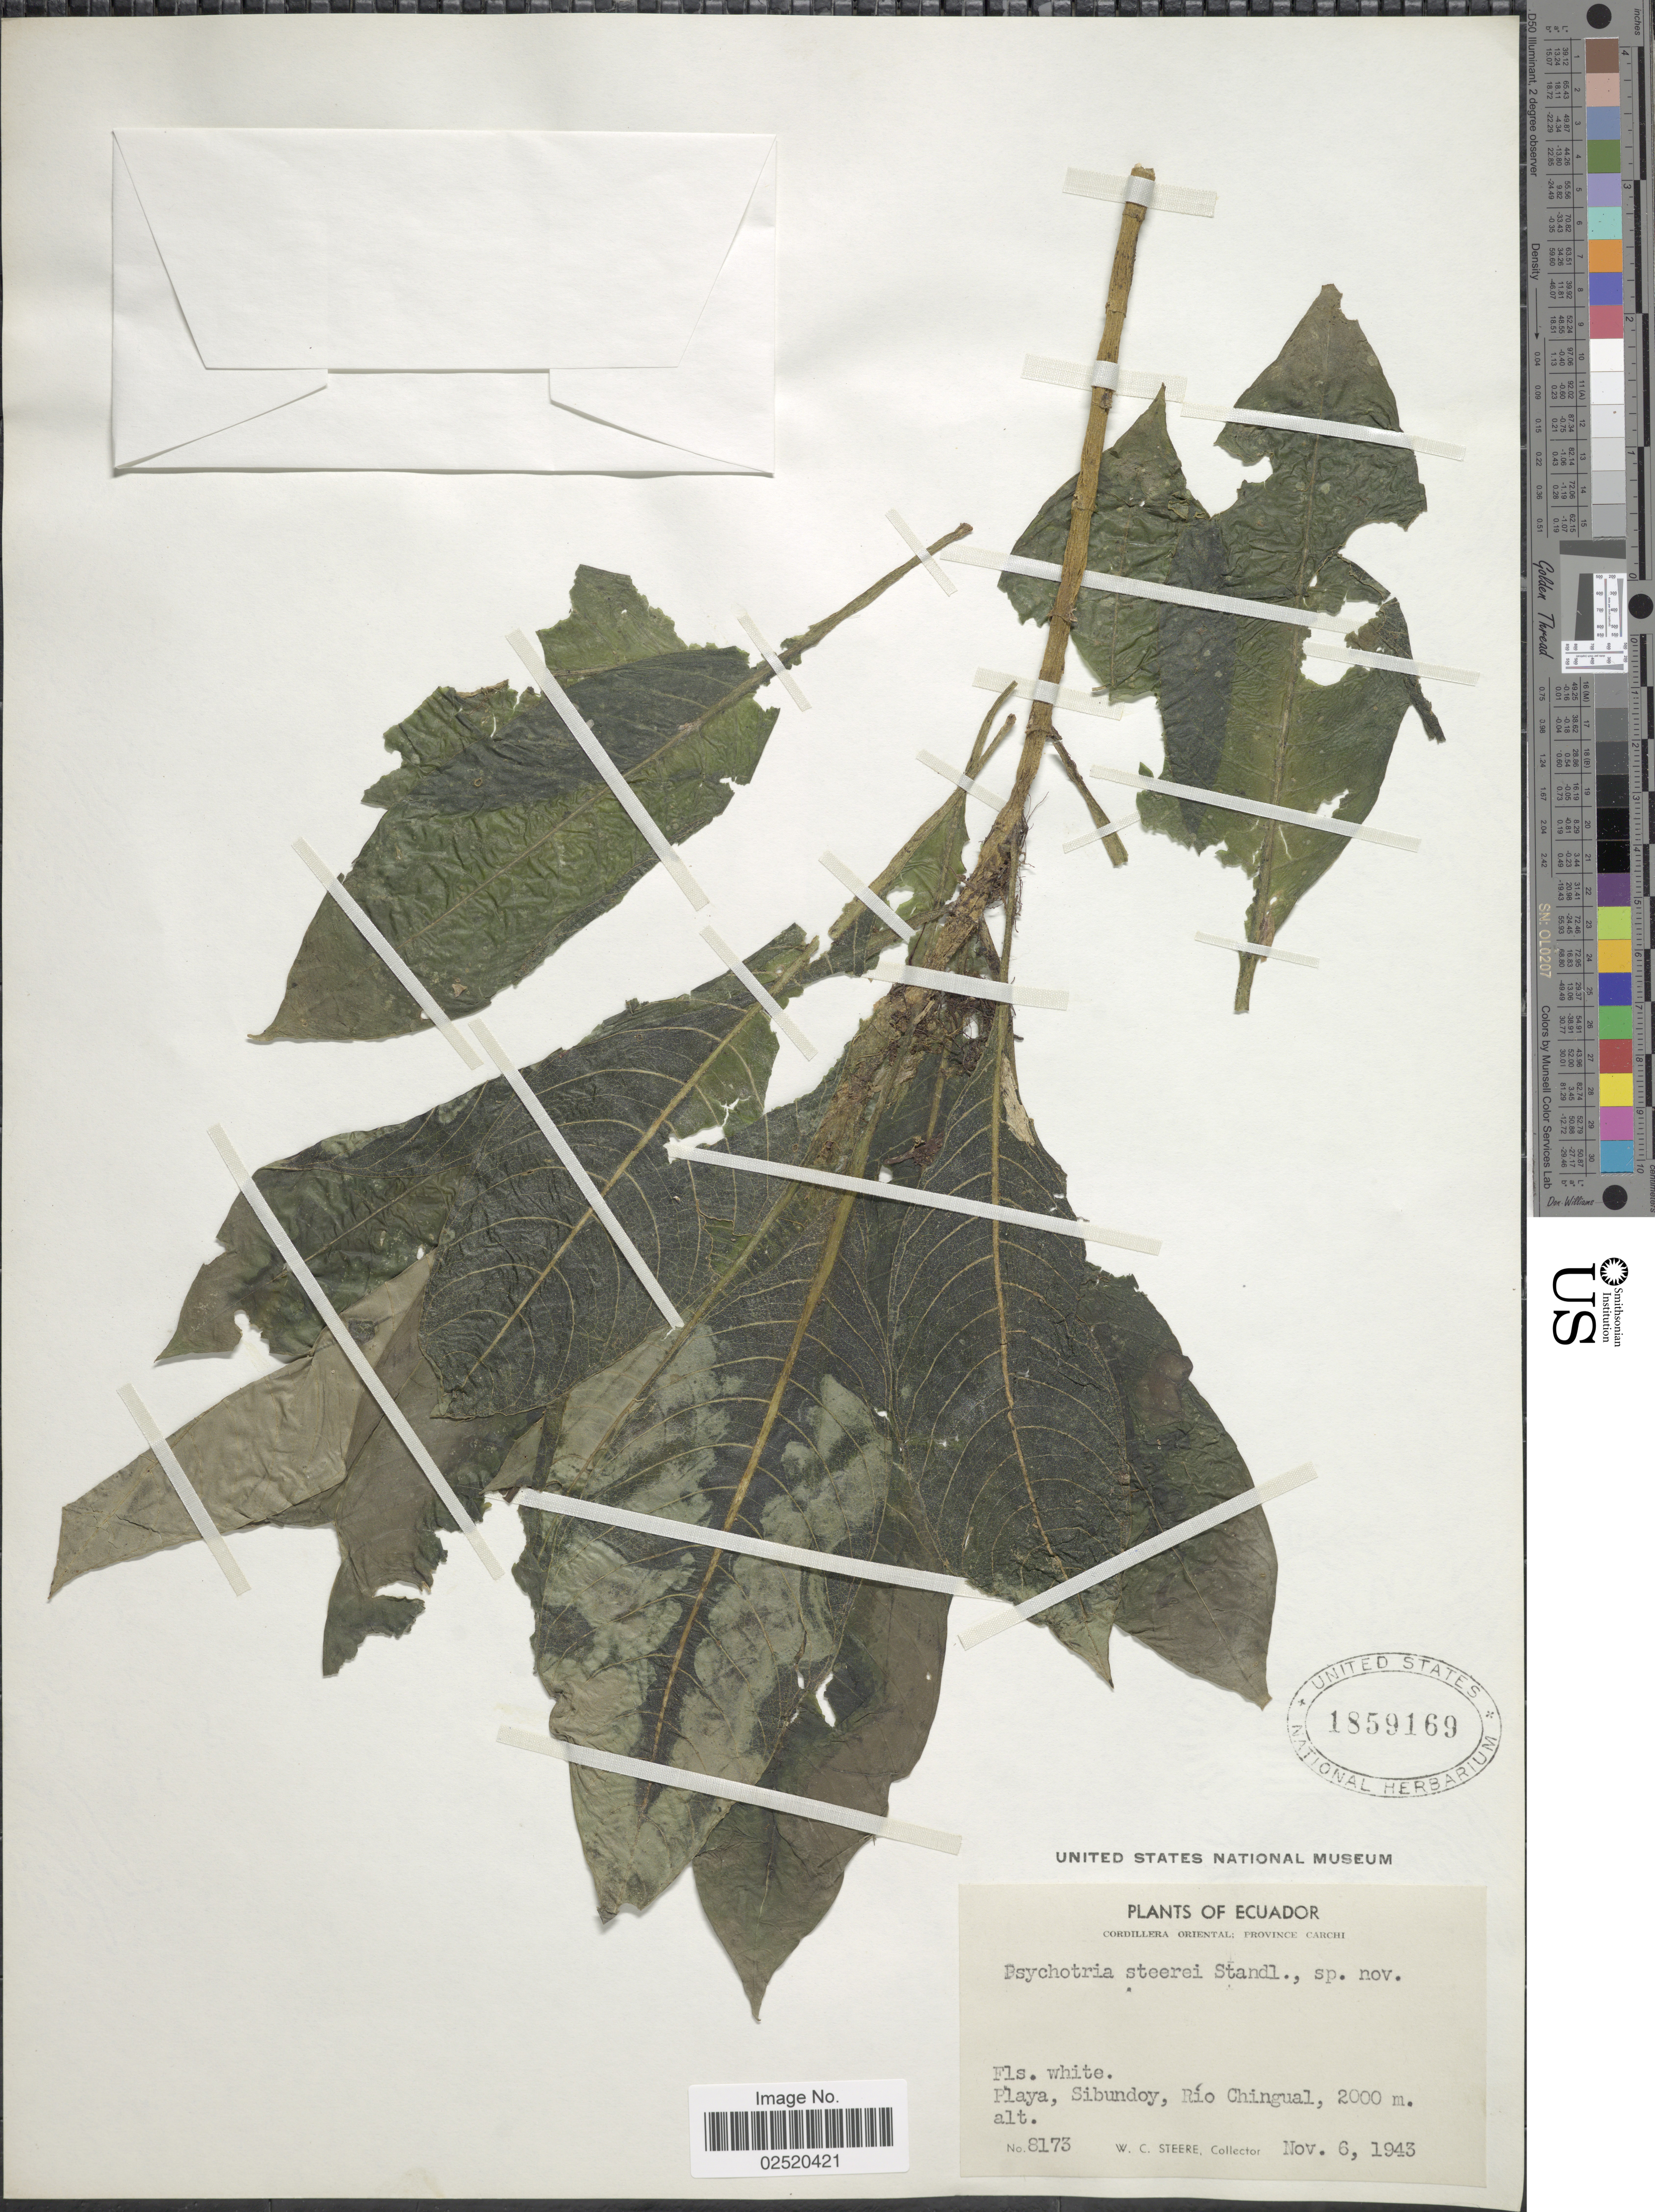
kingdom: Plantae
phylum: Tracheophyta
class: Magnoliopsida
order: Gentianales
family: Rubiaceae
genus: Psychotria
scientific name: Psychotria steerei Standl. sp. nov. ined.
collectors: W. C. Steere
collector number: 8173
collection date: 1943-11-06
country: Ecuador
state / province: Carchi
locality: Cordillera Oriental. Playa, Sibundoy, Río Chingual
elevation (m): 2000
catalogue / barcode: US 1859169